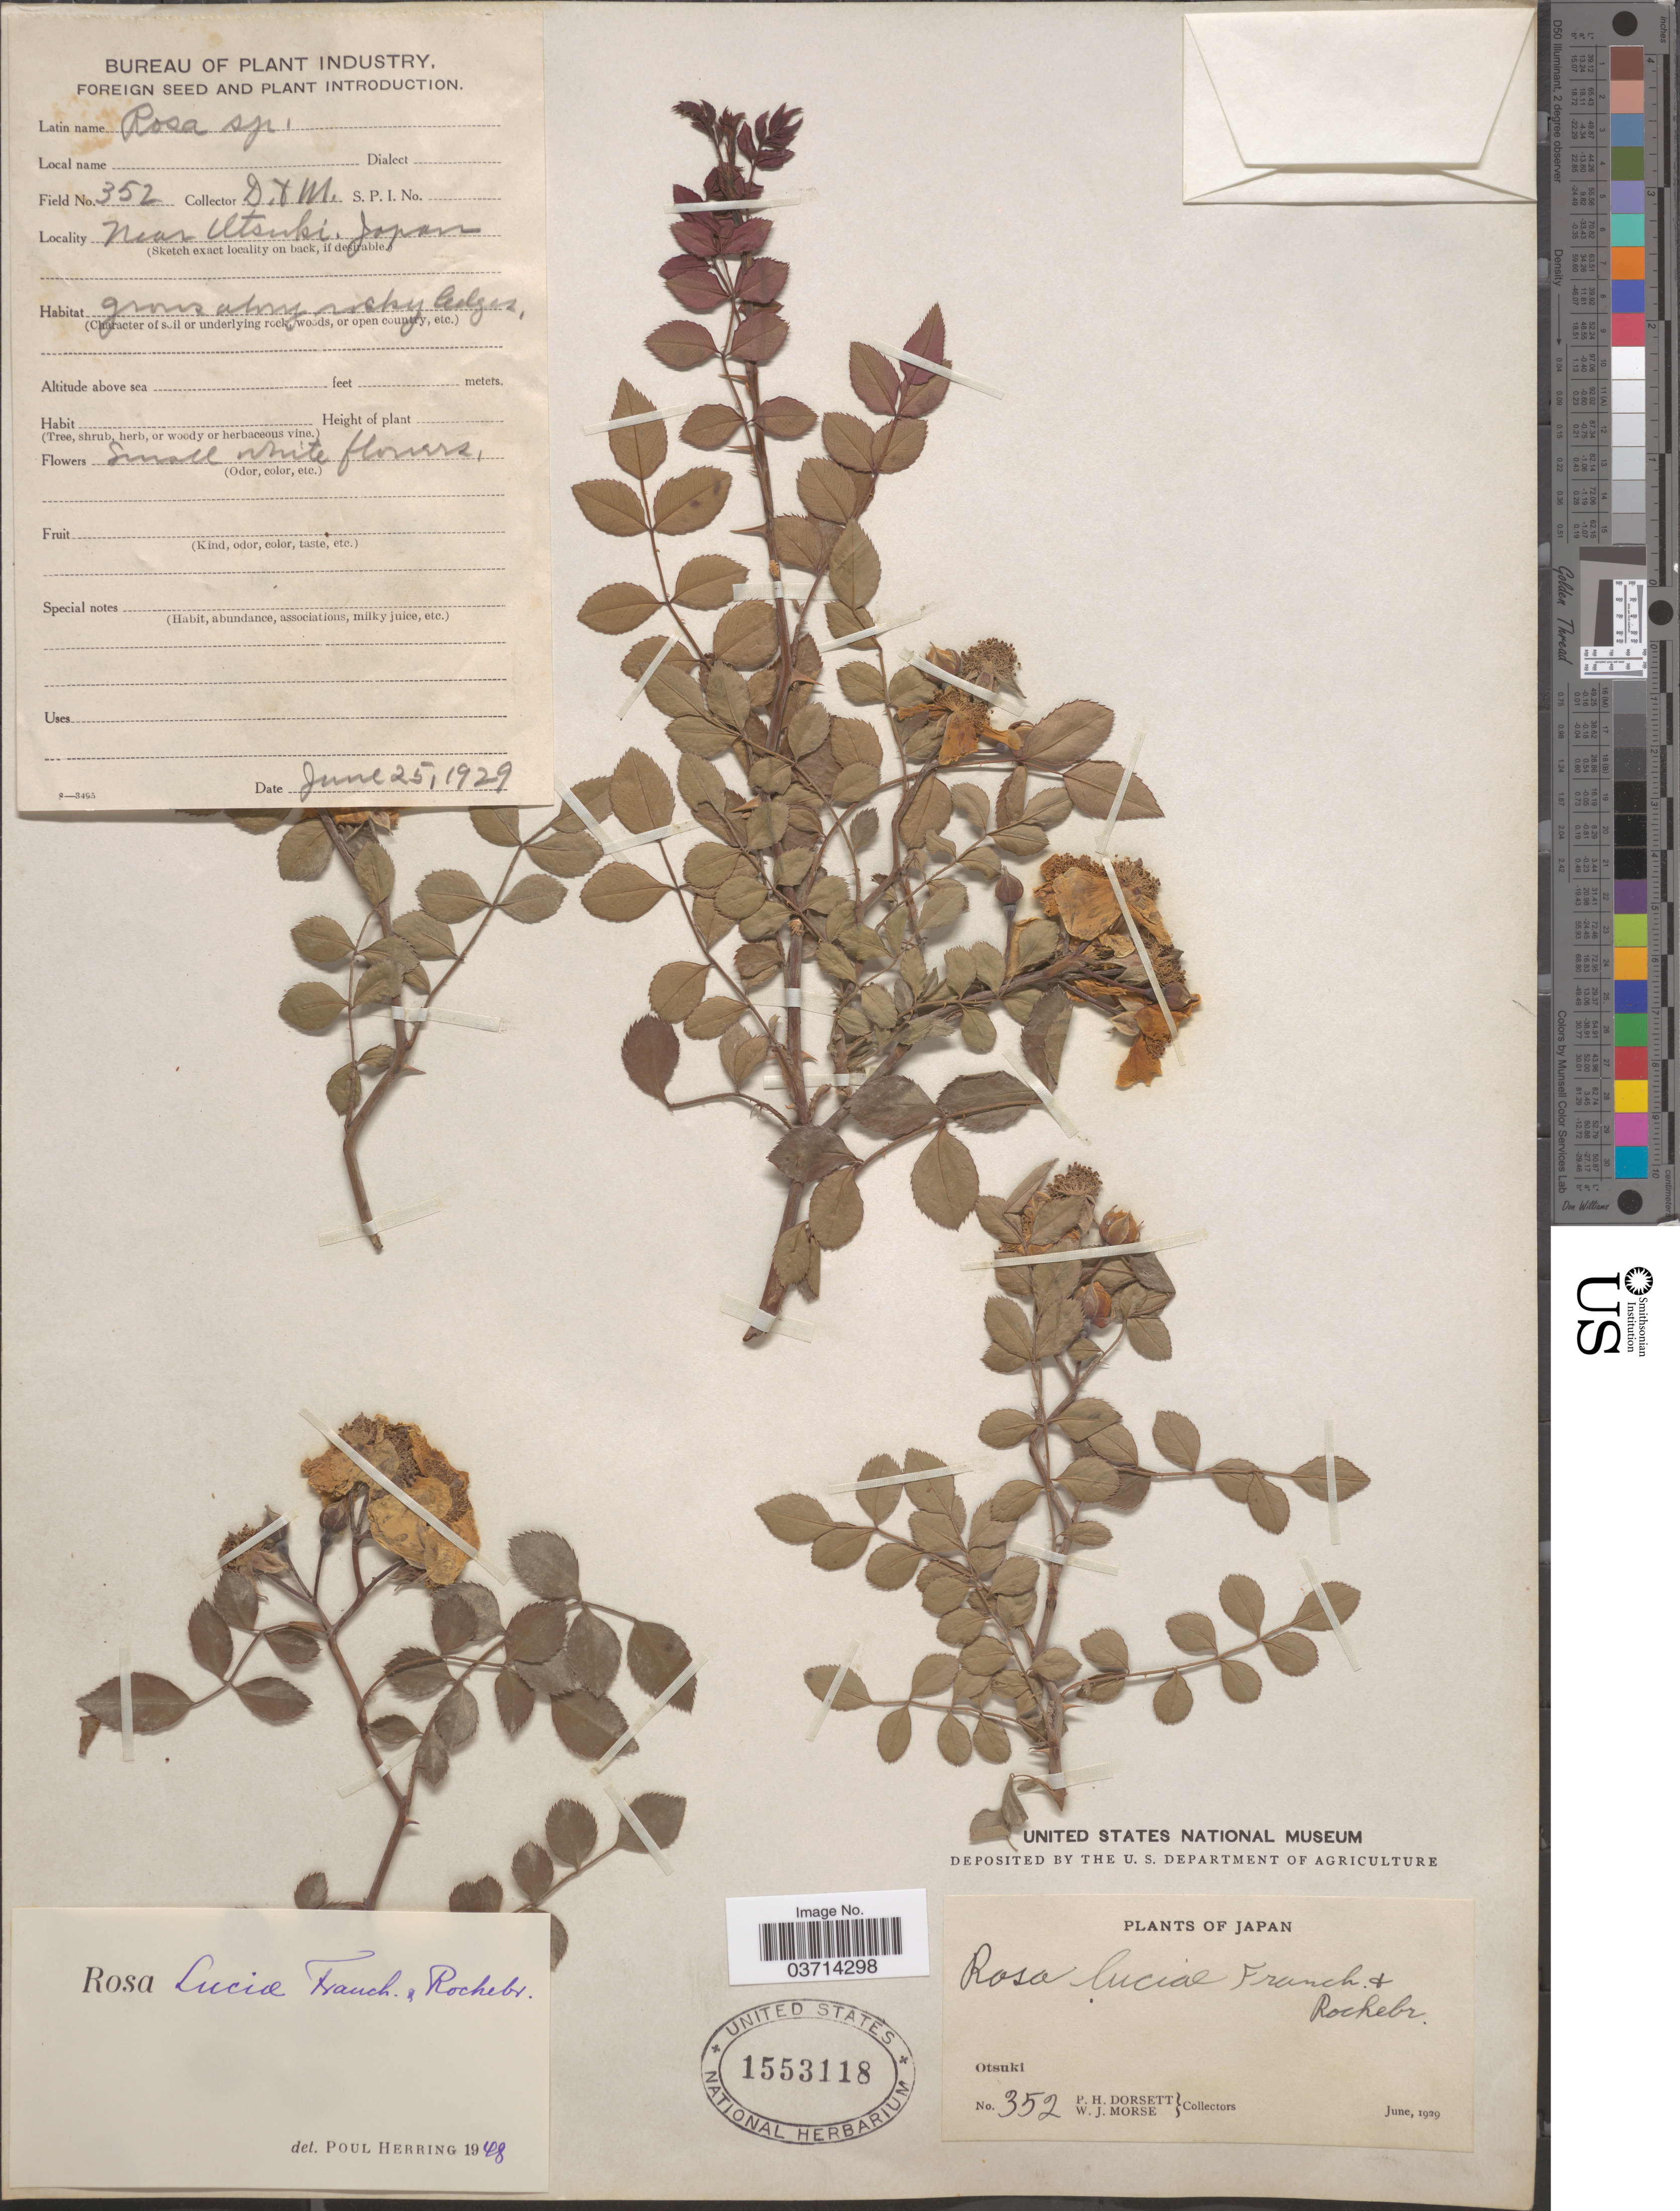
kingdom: Plantae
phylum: Tracheophyta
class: Magnoliopsida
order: Rosales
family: Rosaceae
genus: Rosa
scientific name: Rosa luciae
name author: Franch. & Rochebr.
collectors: P. H. Dorsett & W. J. Morse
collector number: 352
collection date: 1929-06-25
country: Japan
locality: Otsuki. Near Utsuki.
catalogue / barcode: US 1553118